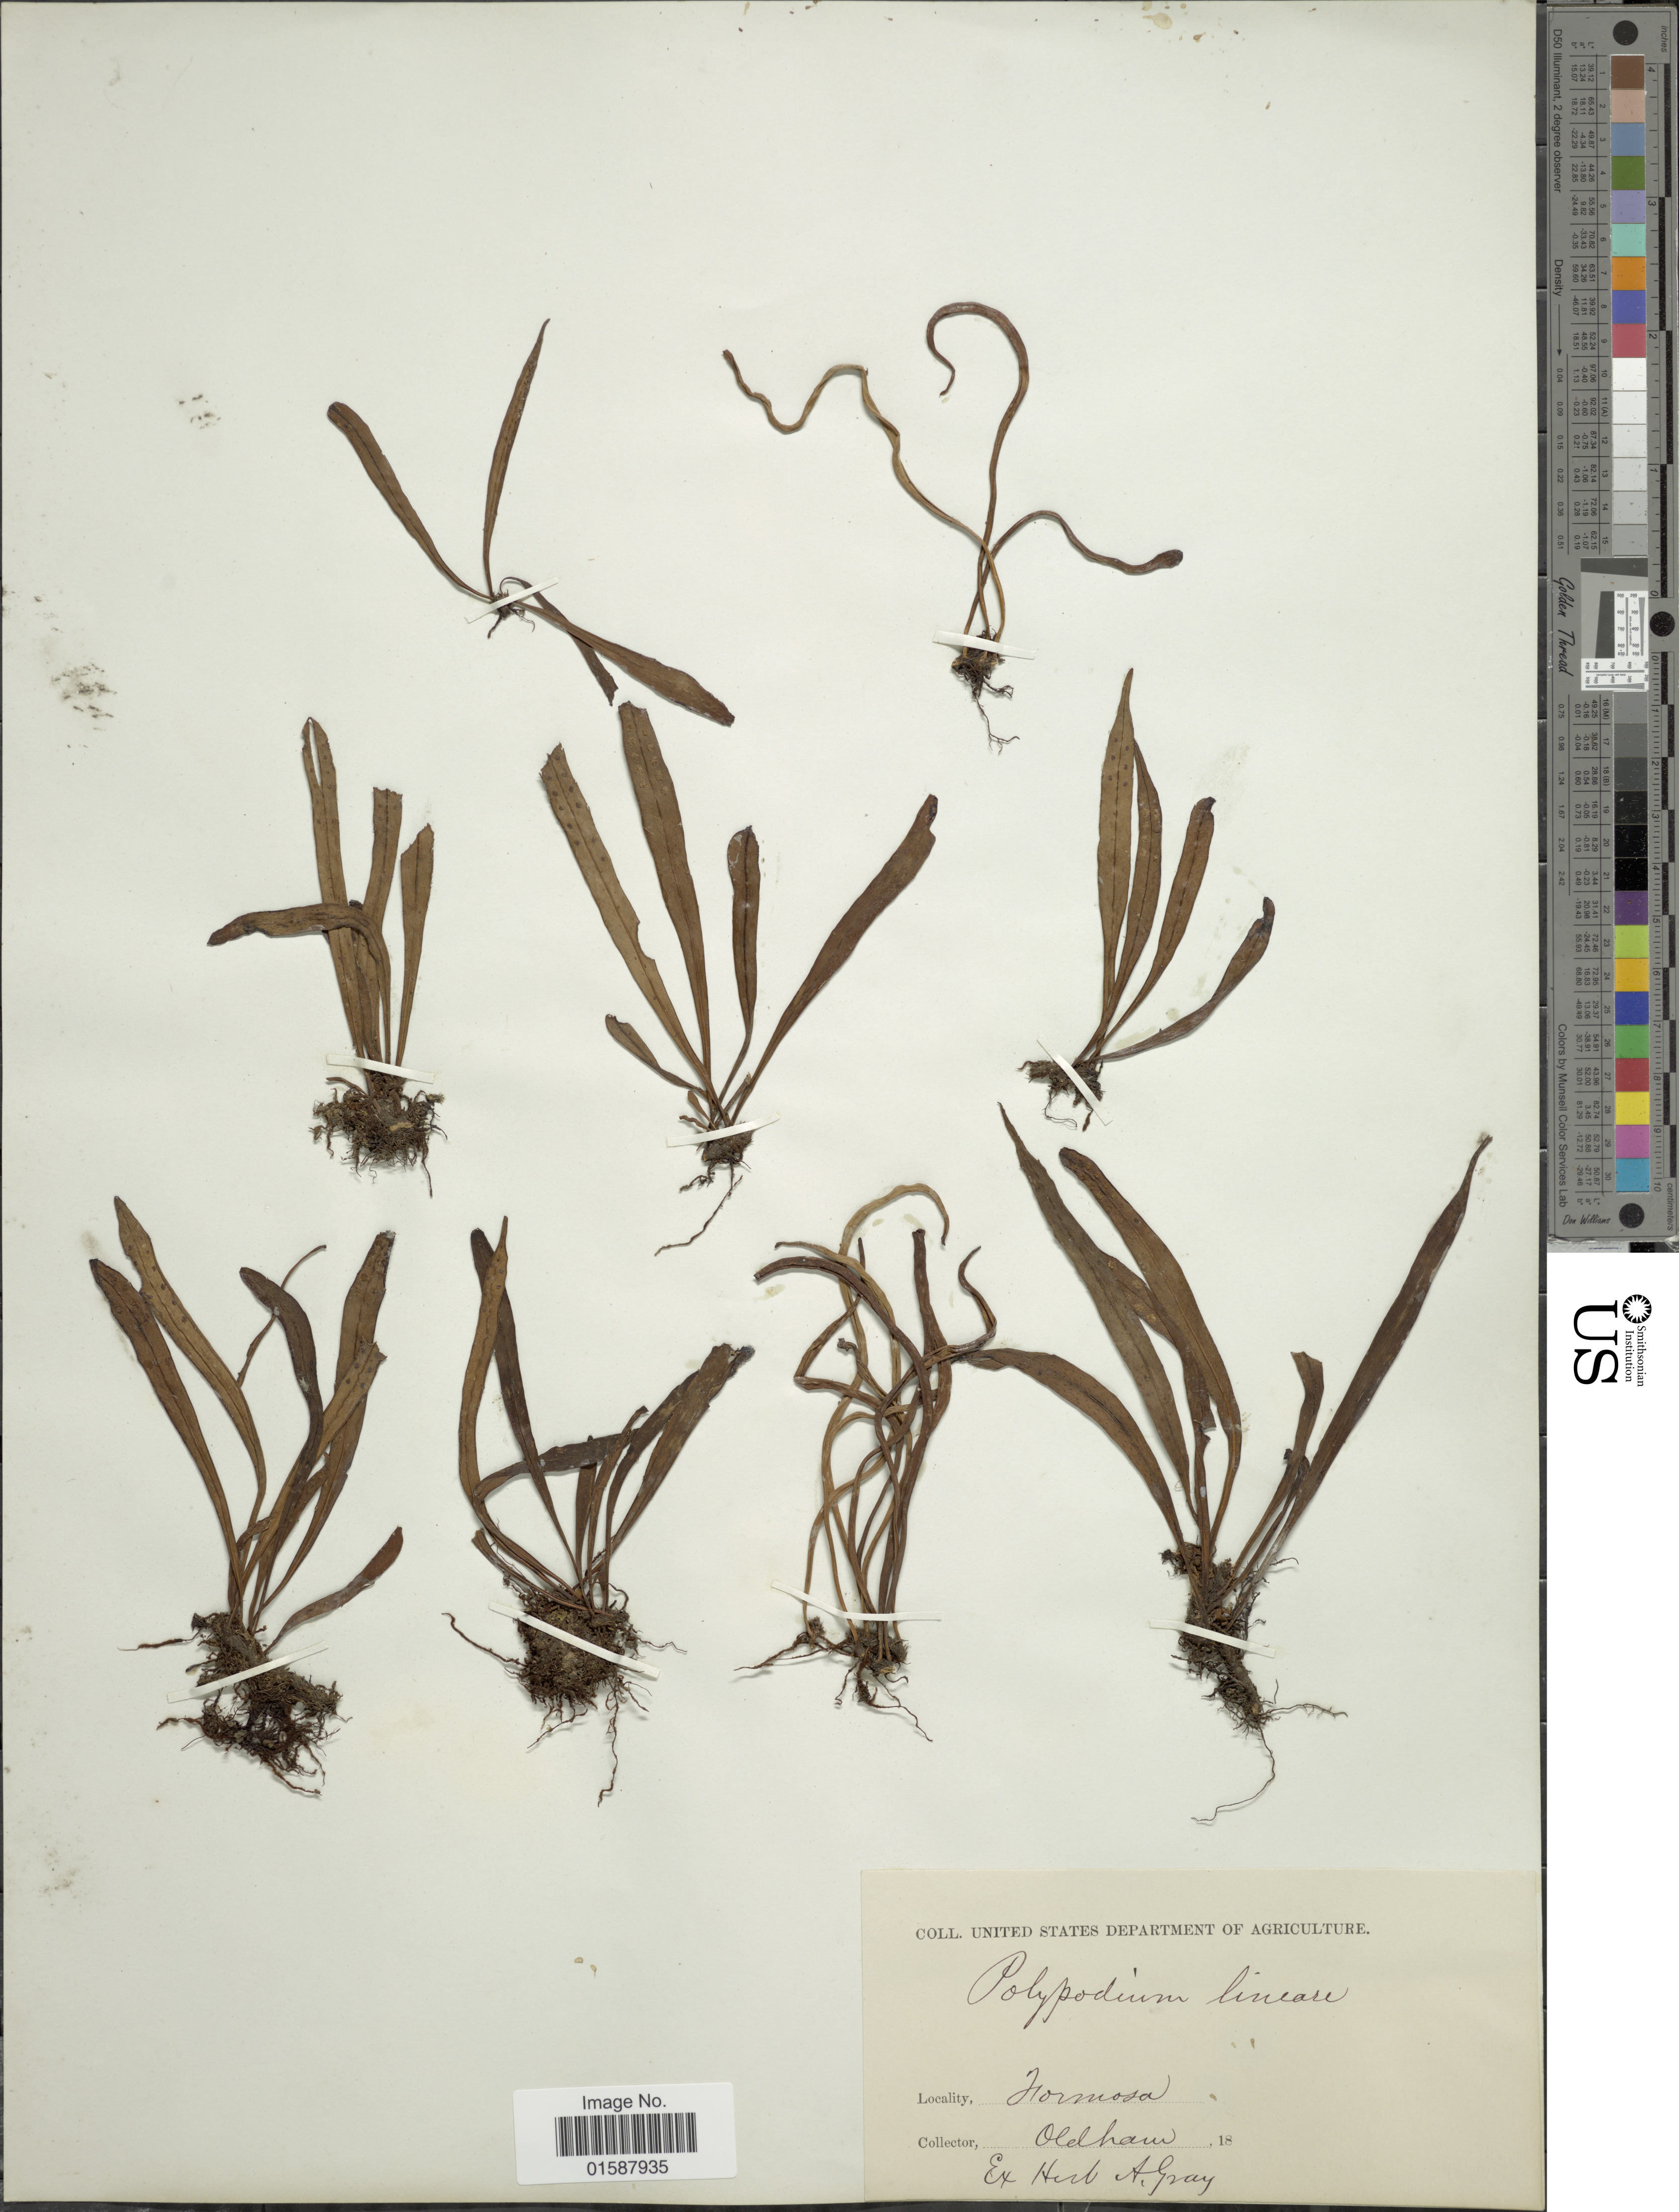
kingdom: Plantae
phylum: Tracheophyta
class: Polypodiopsida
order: Polypodiales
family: Polypodiaceae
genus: Lepisorus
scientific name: Lepisorus thunbergianus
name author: (Kaulf.) Ching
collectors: Oldham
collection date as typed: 18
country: Taiwan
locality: Formosa